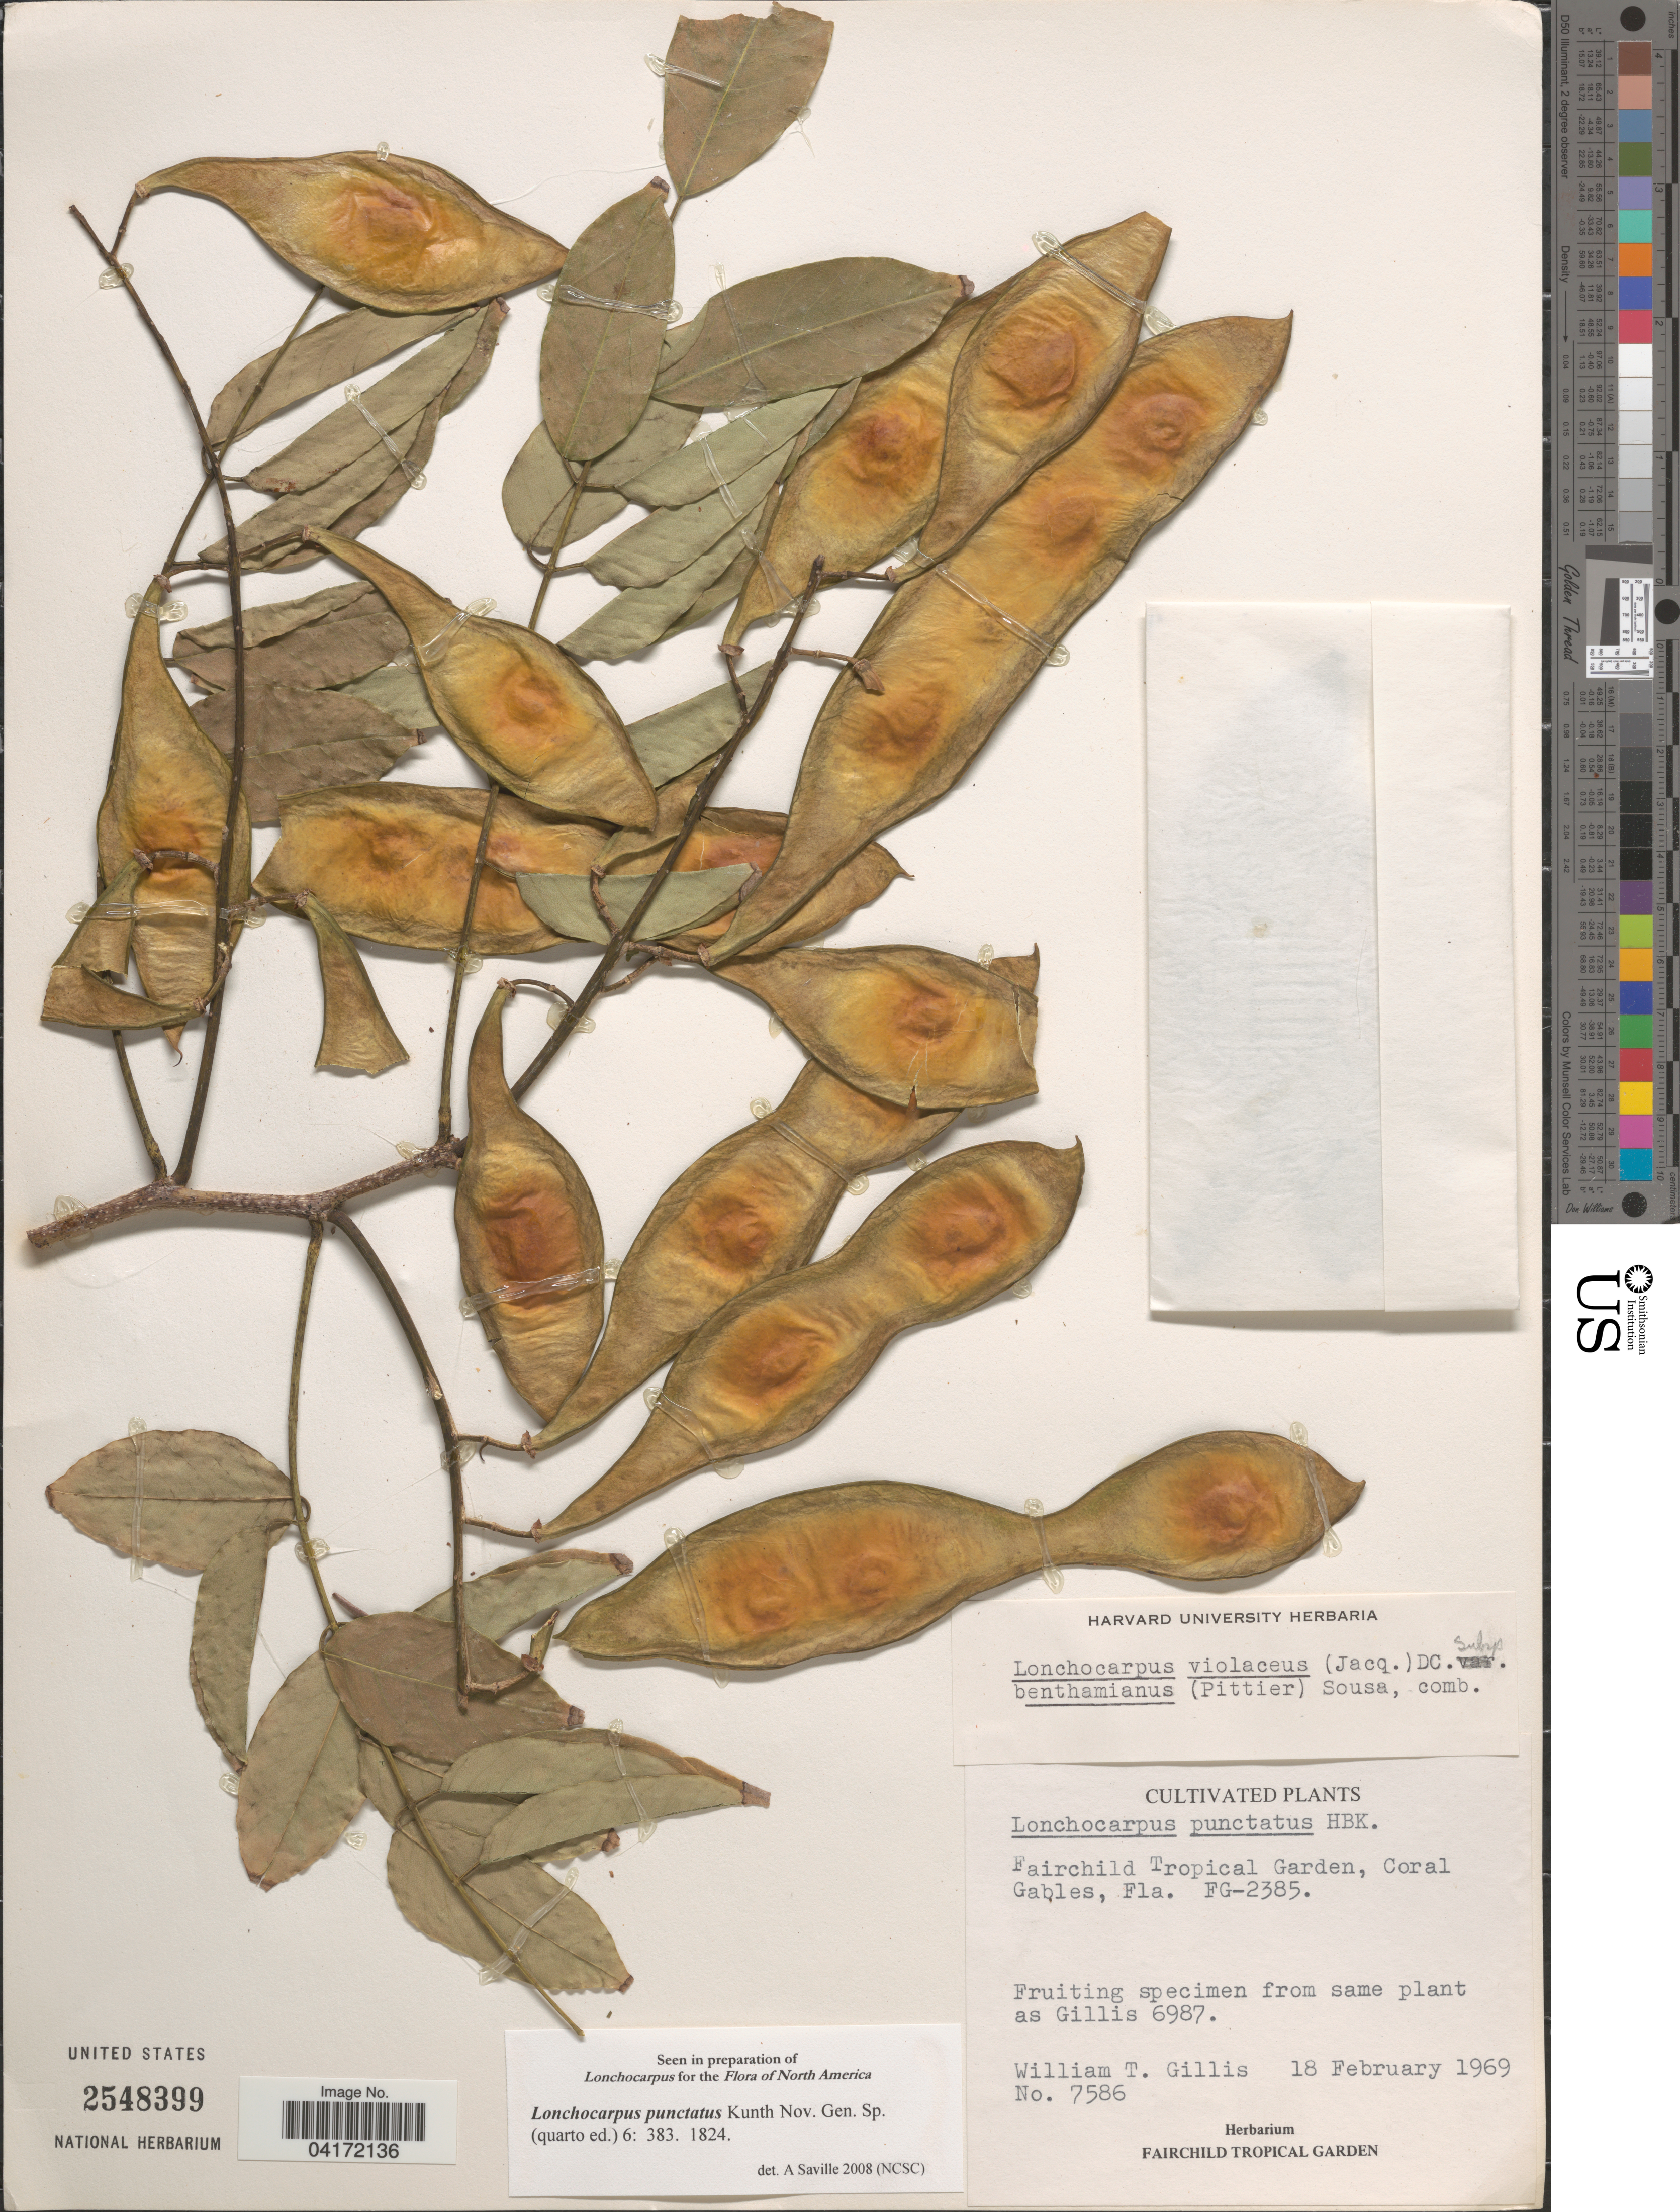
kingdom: Plantae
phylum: Tracheophyta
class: Magnoliopsida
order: Fabales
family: Fabaceae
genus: Lonchocarpus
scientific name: Lonchocarpus punctatus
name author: Kunth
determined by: Saville, A.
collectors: W. T. Gillis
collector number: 7586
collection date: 1969-02-18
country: United States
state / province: Florida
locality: Cultivated. Fairchild Tropical Garden, Coral Gables.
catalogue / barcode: US 2548399